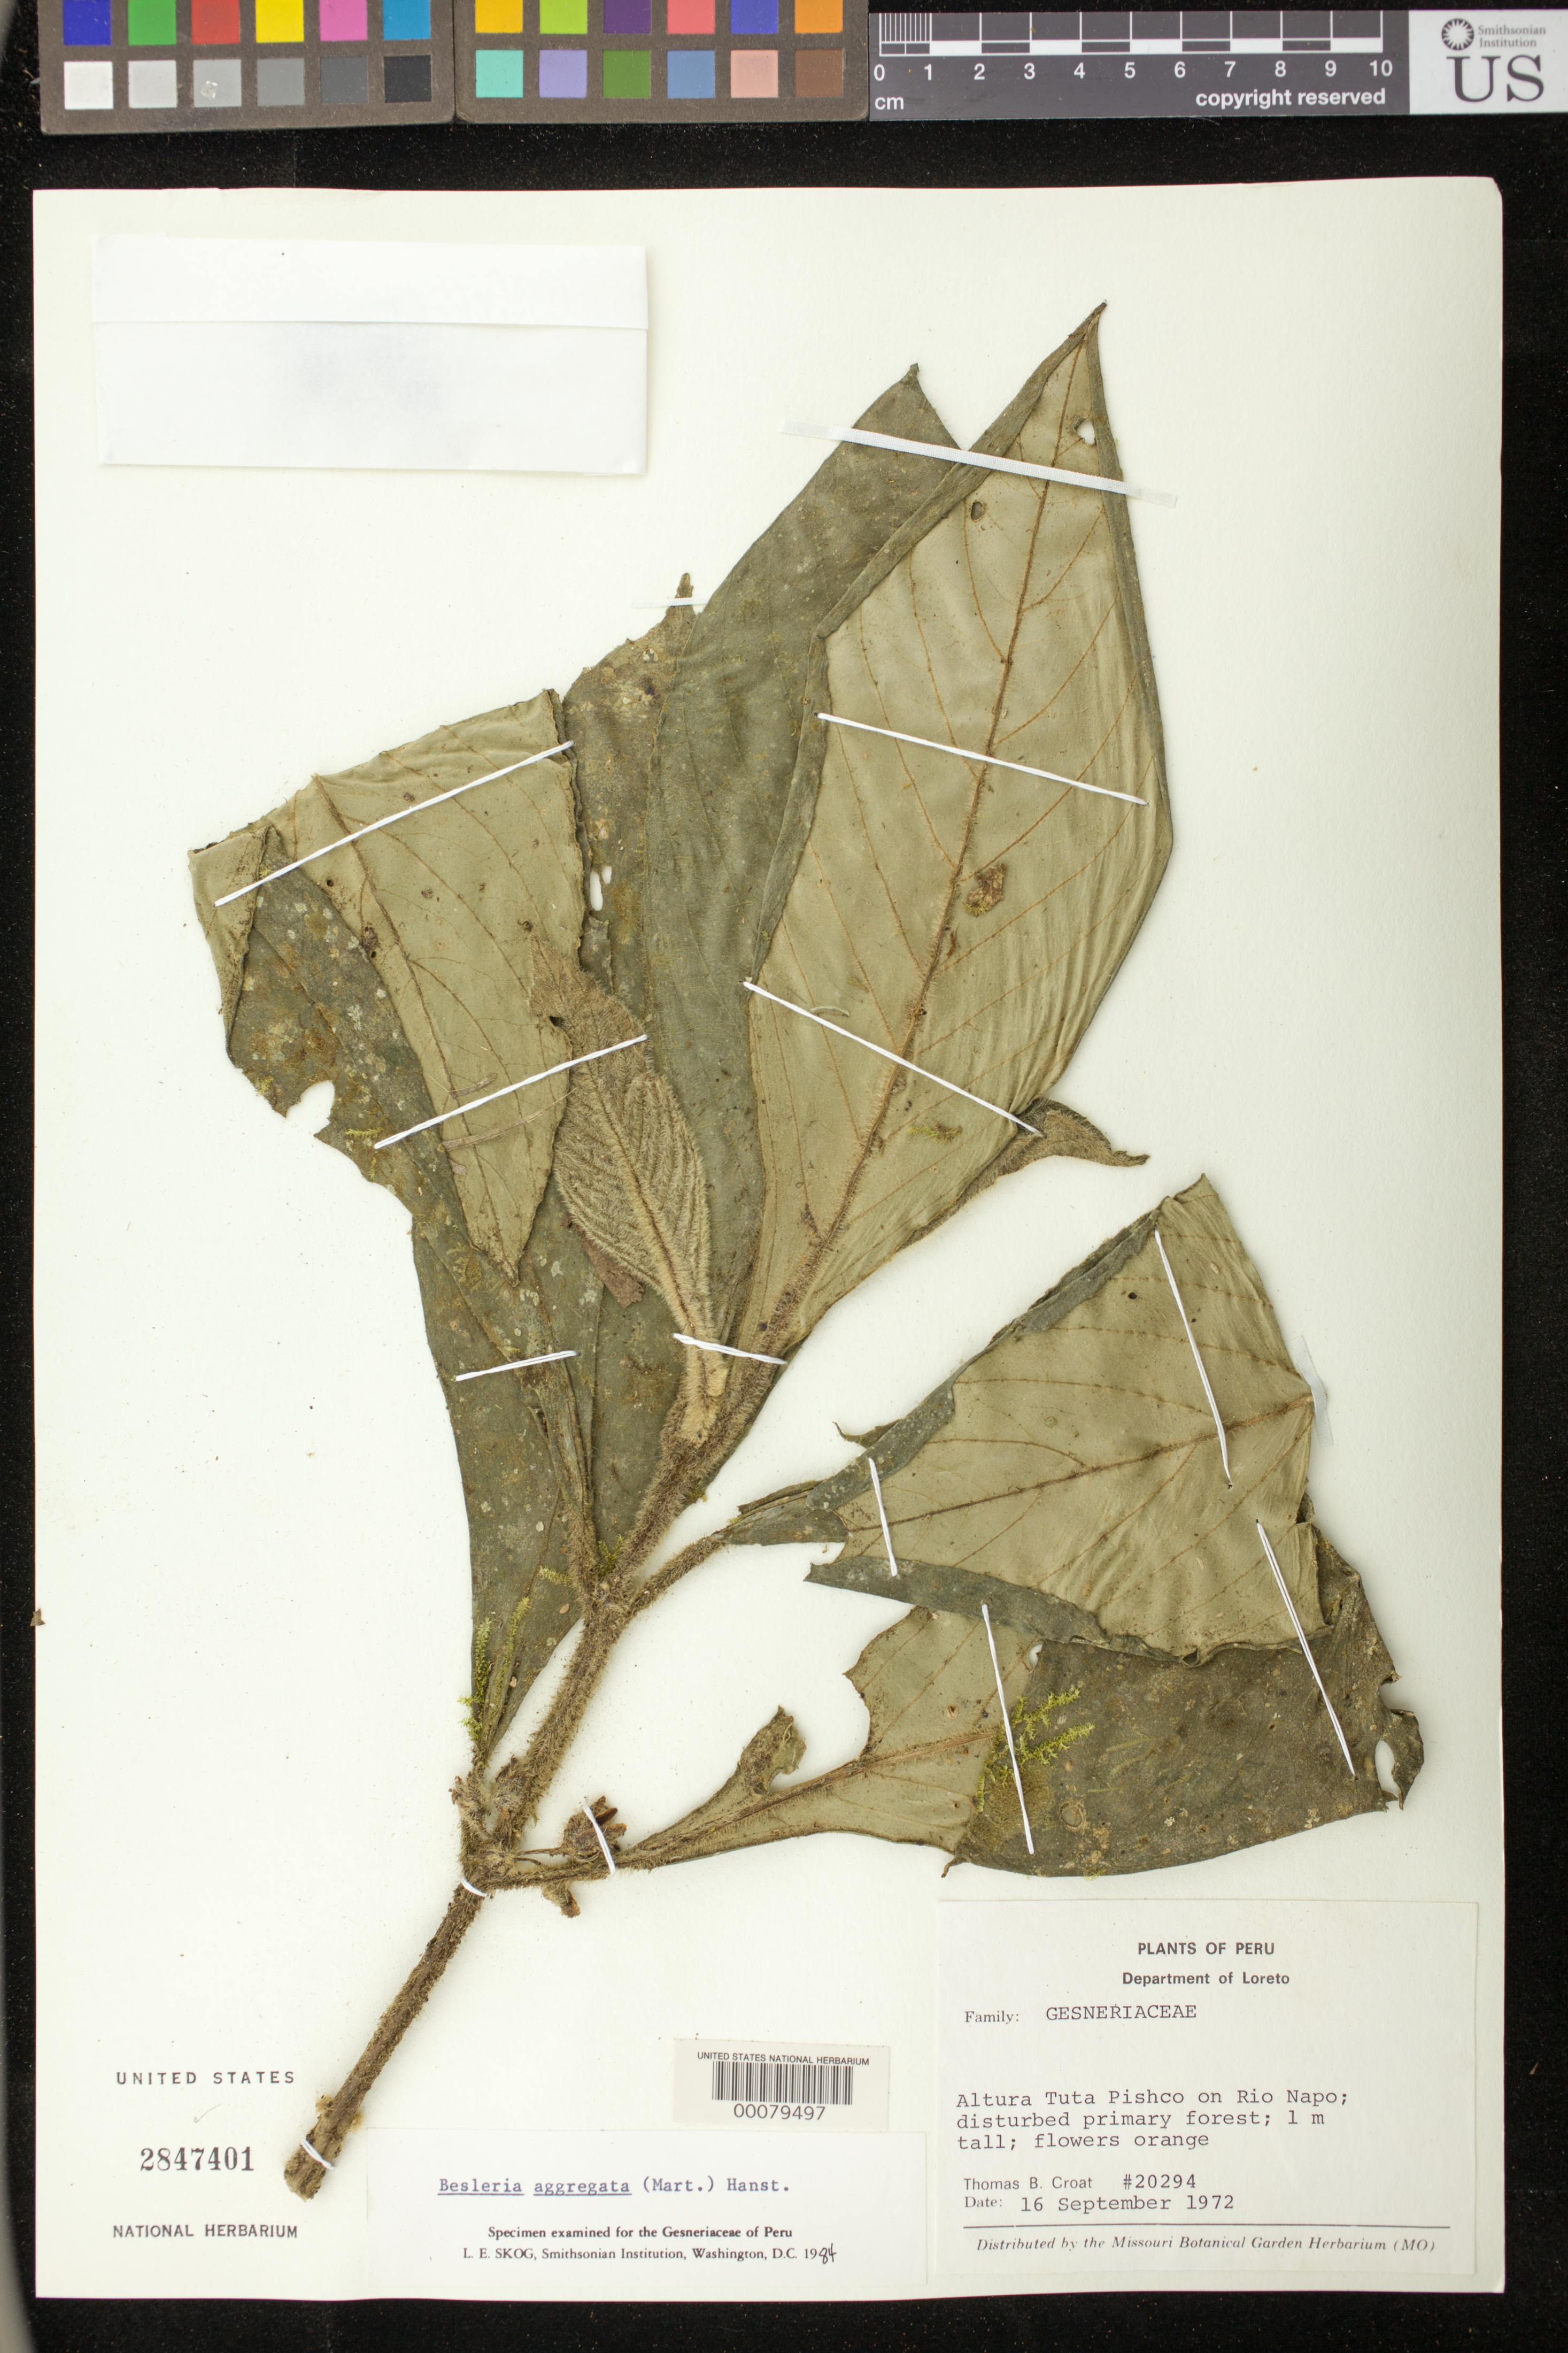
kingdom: Plantae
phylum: Tracheophyta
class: Magnoliopsida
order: Lamiales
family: Gesneriaceae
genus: Besleria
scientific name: Besleria aggregata var. aggregata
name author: (Mart.) Hanst.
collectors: T. B. Croat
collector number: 20294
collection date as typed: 16 Sep 1972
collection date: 1972-09-16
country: Peru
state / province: Loreto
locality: Altura Tuta Pishco on Rio Napo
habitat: Disturbed primary forest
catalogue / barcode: US 2847401